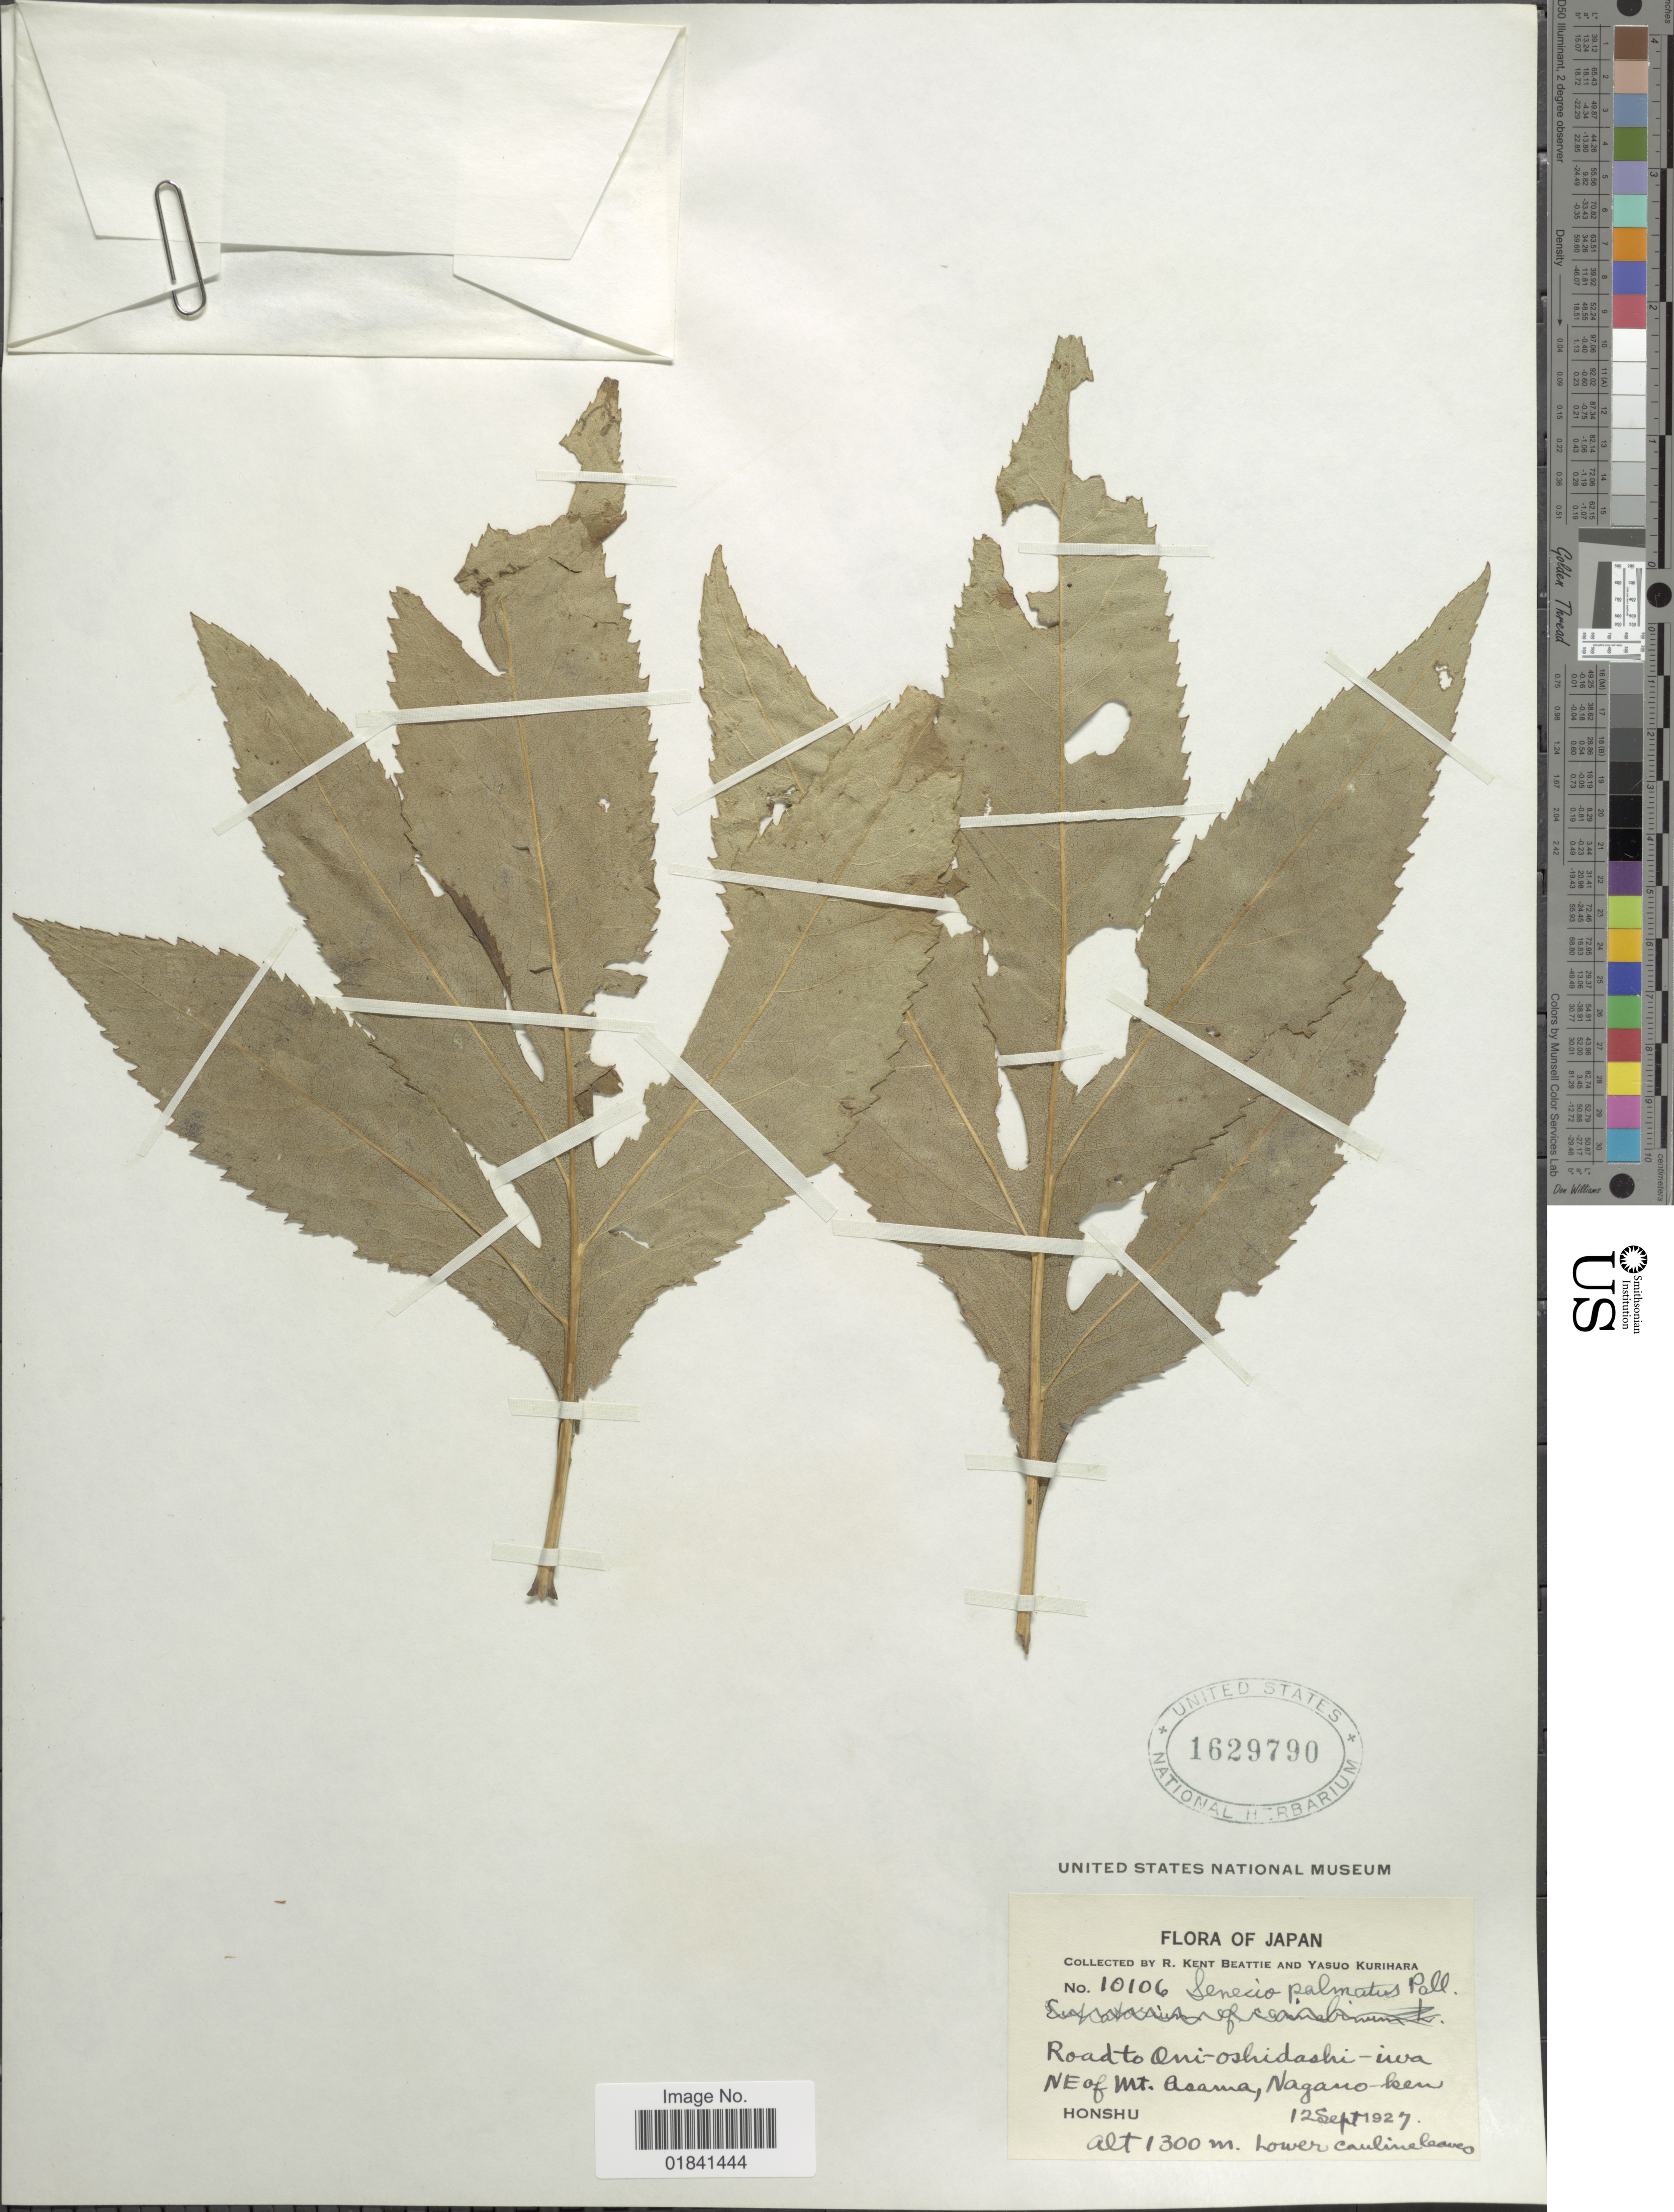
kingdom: Plantae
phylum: Tracheophyta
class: Magnoliopsida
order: Asterales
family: Asteraceae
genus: Senecio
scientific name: Senecio palmatus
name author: (Pall.) Pall. & Ledeb.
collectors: R. K. Beattie & Y. Kurihara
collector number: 10106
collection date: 1927-09-12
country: Japan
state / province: Nagano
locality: Road to Oni-oshidashi-iwa NE of Mt. Asama, Nagano-ken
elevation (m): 1300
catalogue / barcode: US 1629790